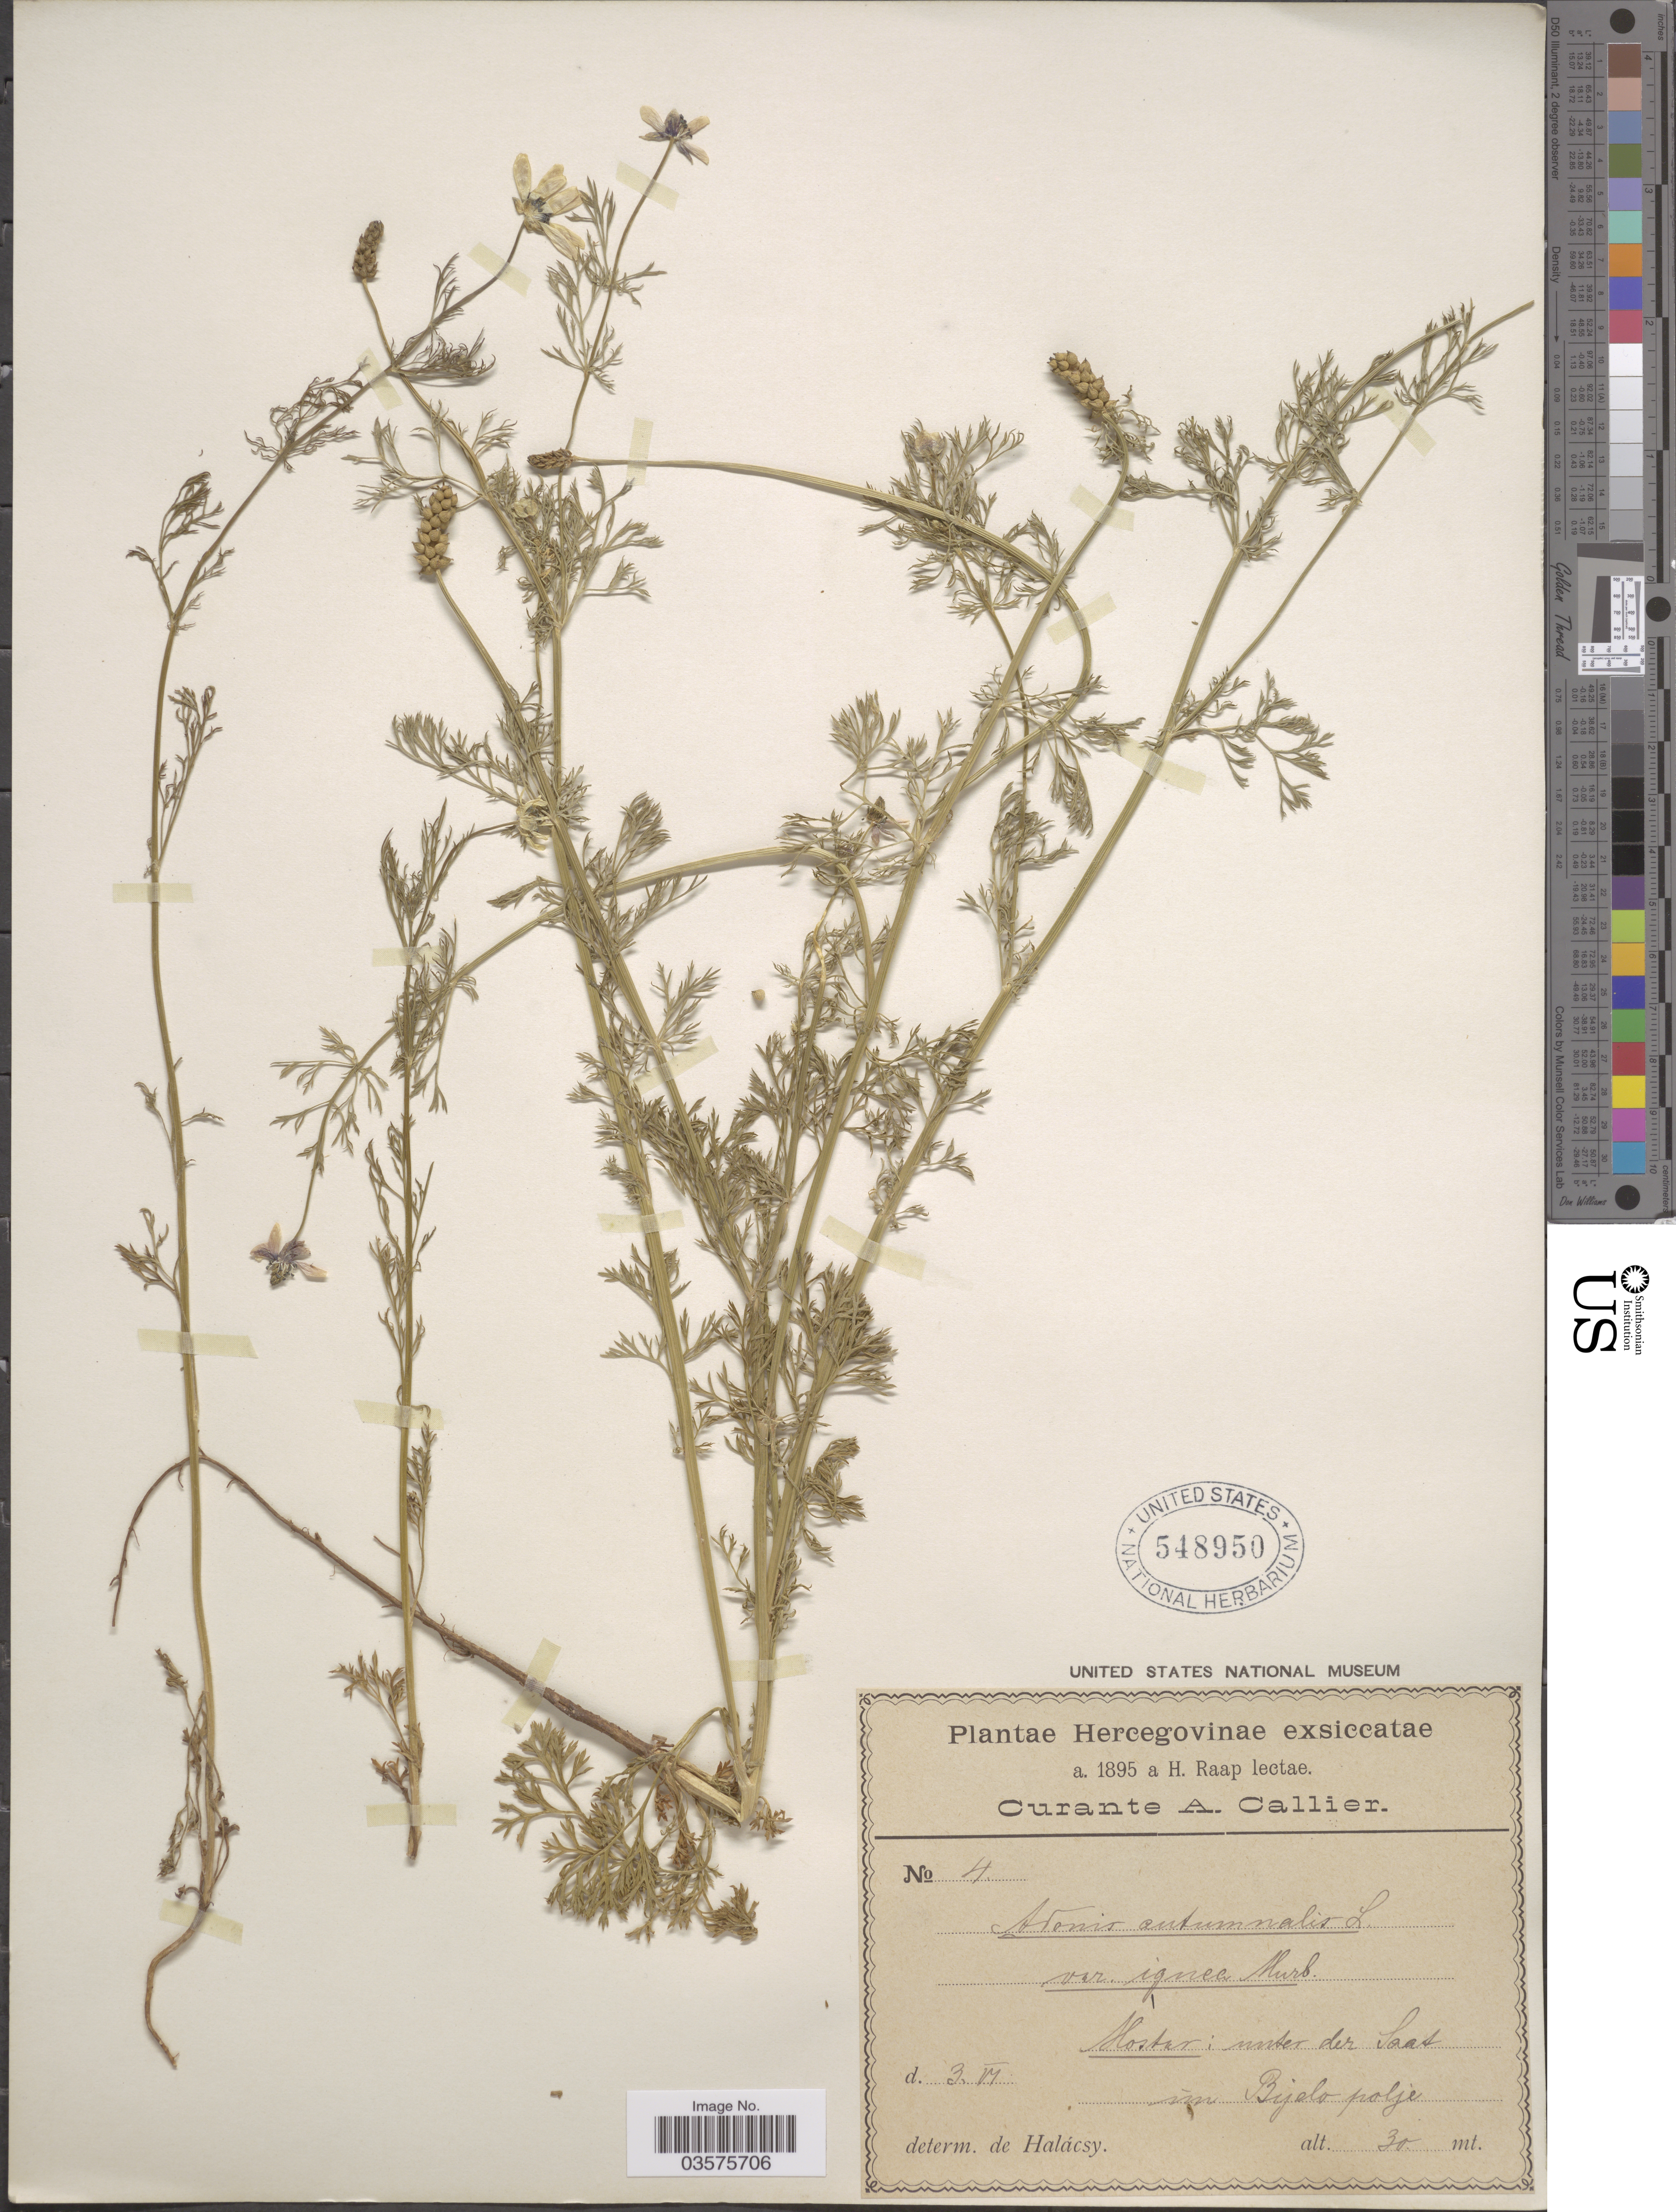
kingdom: Plantae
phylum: Tracheophyta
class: Magnoliopsida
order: Ranunculales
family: Ranunculaceae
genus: Adonis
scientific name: Adonis autumnalis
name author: M. Bieb.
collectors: H. Raap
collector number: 4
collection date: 1895-06-03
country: Bosnia and Herzegovina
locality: Mostar: unter der Saat [interpreted] in Bijelo polje.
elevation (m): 30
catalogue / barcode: US 548950